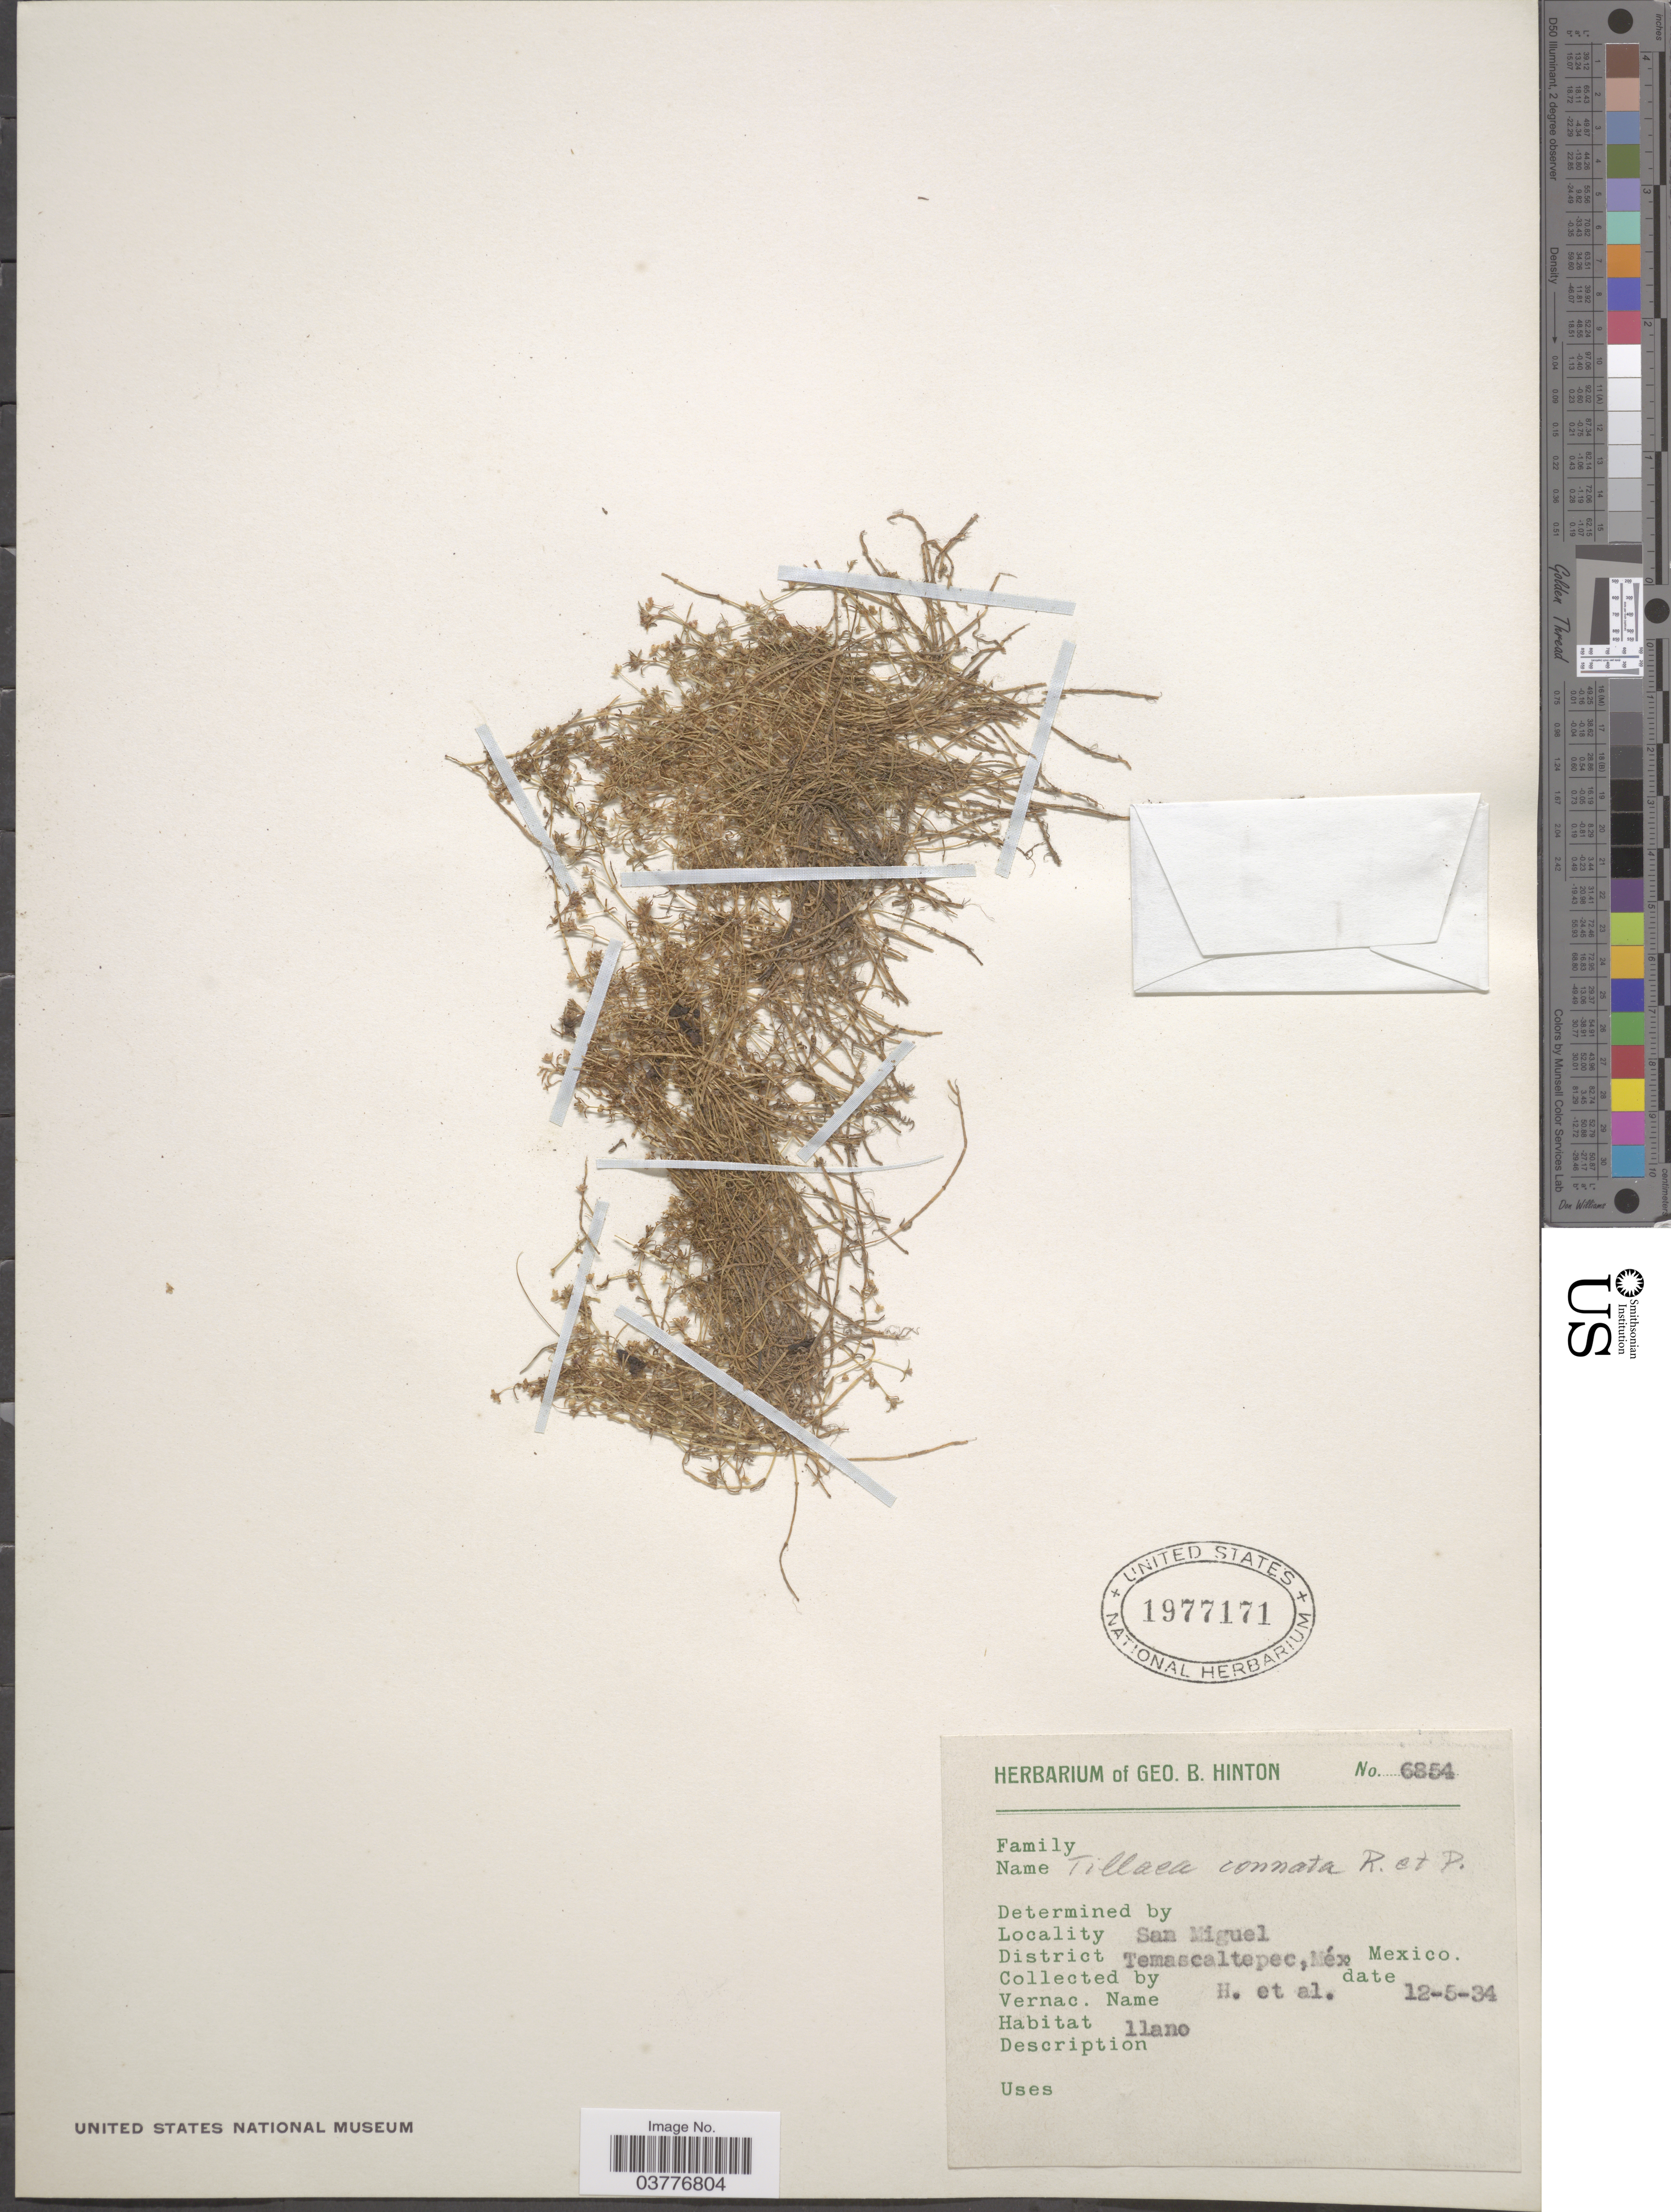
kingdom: Plantae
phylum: Tracheophyta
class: Magnoliopsida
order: Saxifragales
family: Crassulaceae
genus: Crassula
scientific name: Crassula connata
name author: (Ruiz & Pav.) A. Berger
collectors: G. B. Hinton & et al.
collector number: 6854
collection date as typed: Transcribed d/m/y: 12/5/34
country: Mexico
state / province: México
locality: San Miguel. District Temascaltepec.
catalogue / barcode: US 1977171